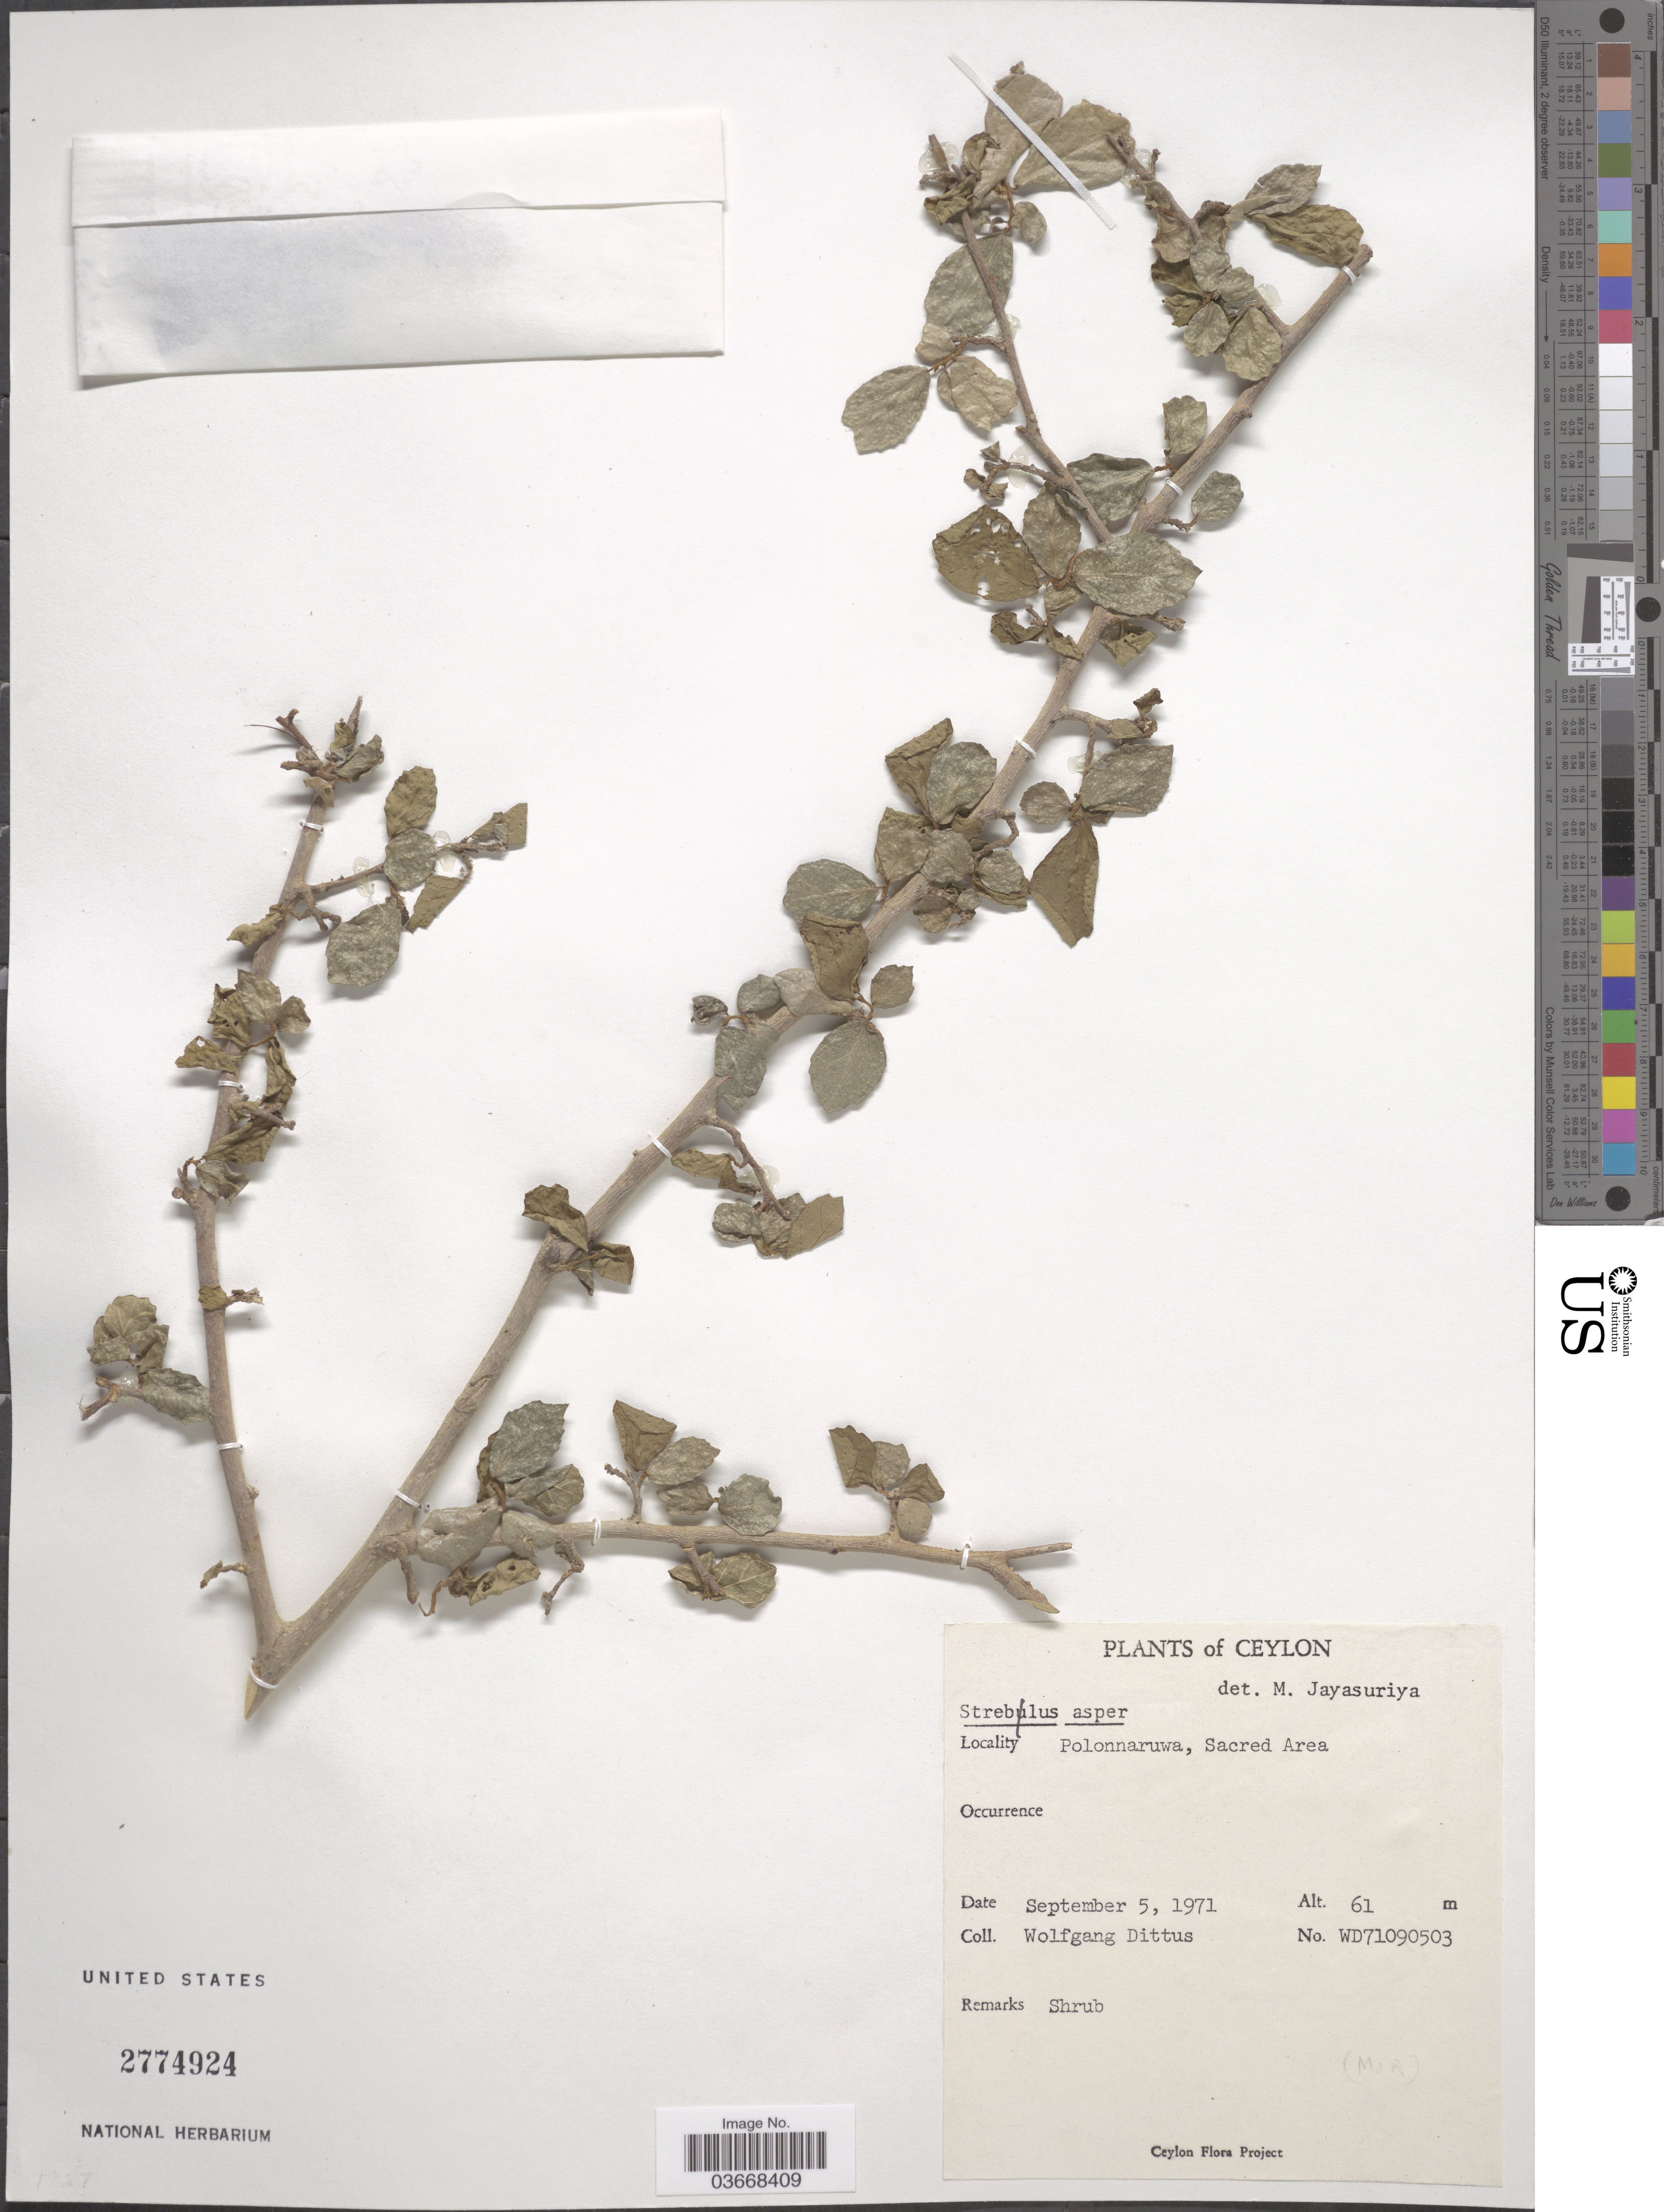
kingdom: Plantae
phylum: Tracheophyta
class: Magnoliopsida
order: Rosales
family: Moraceae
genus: Streblus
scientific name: Streblus asper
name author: Lour.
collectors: W. Dittus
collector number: WD71090503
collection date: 1971-09-05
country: Sri Lanka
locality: Ceylon. Polonnaruwa, Sacred Area.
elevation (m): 61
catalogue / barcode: US 2774924